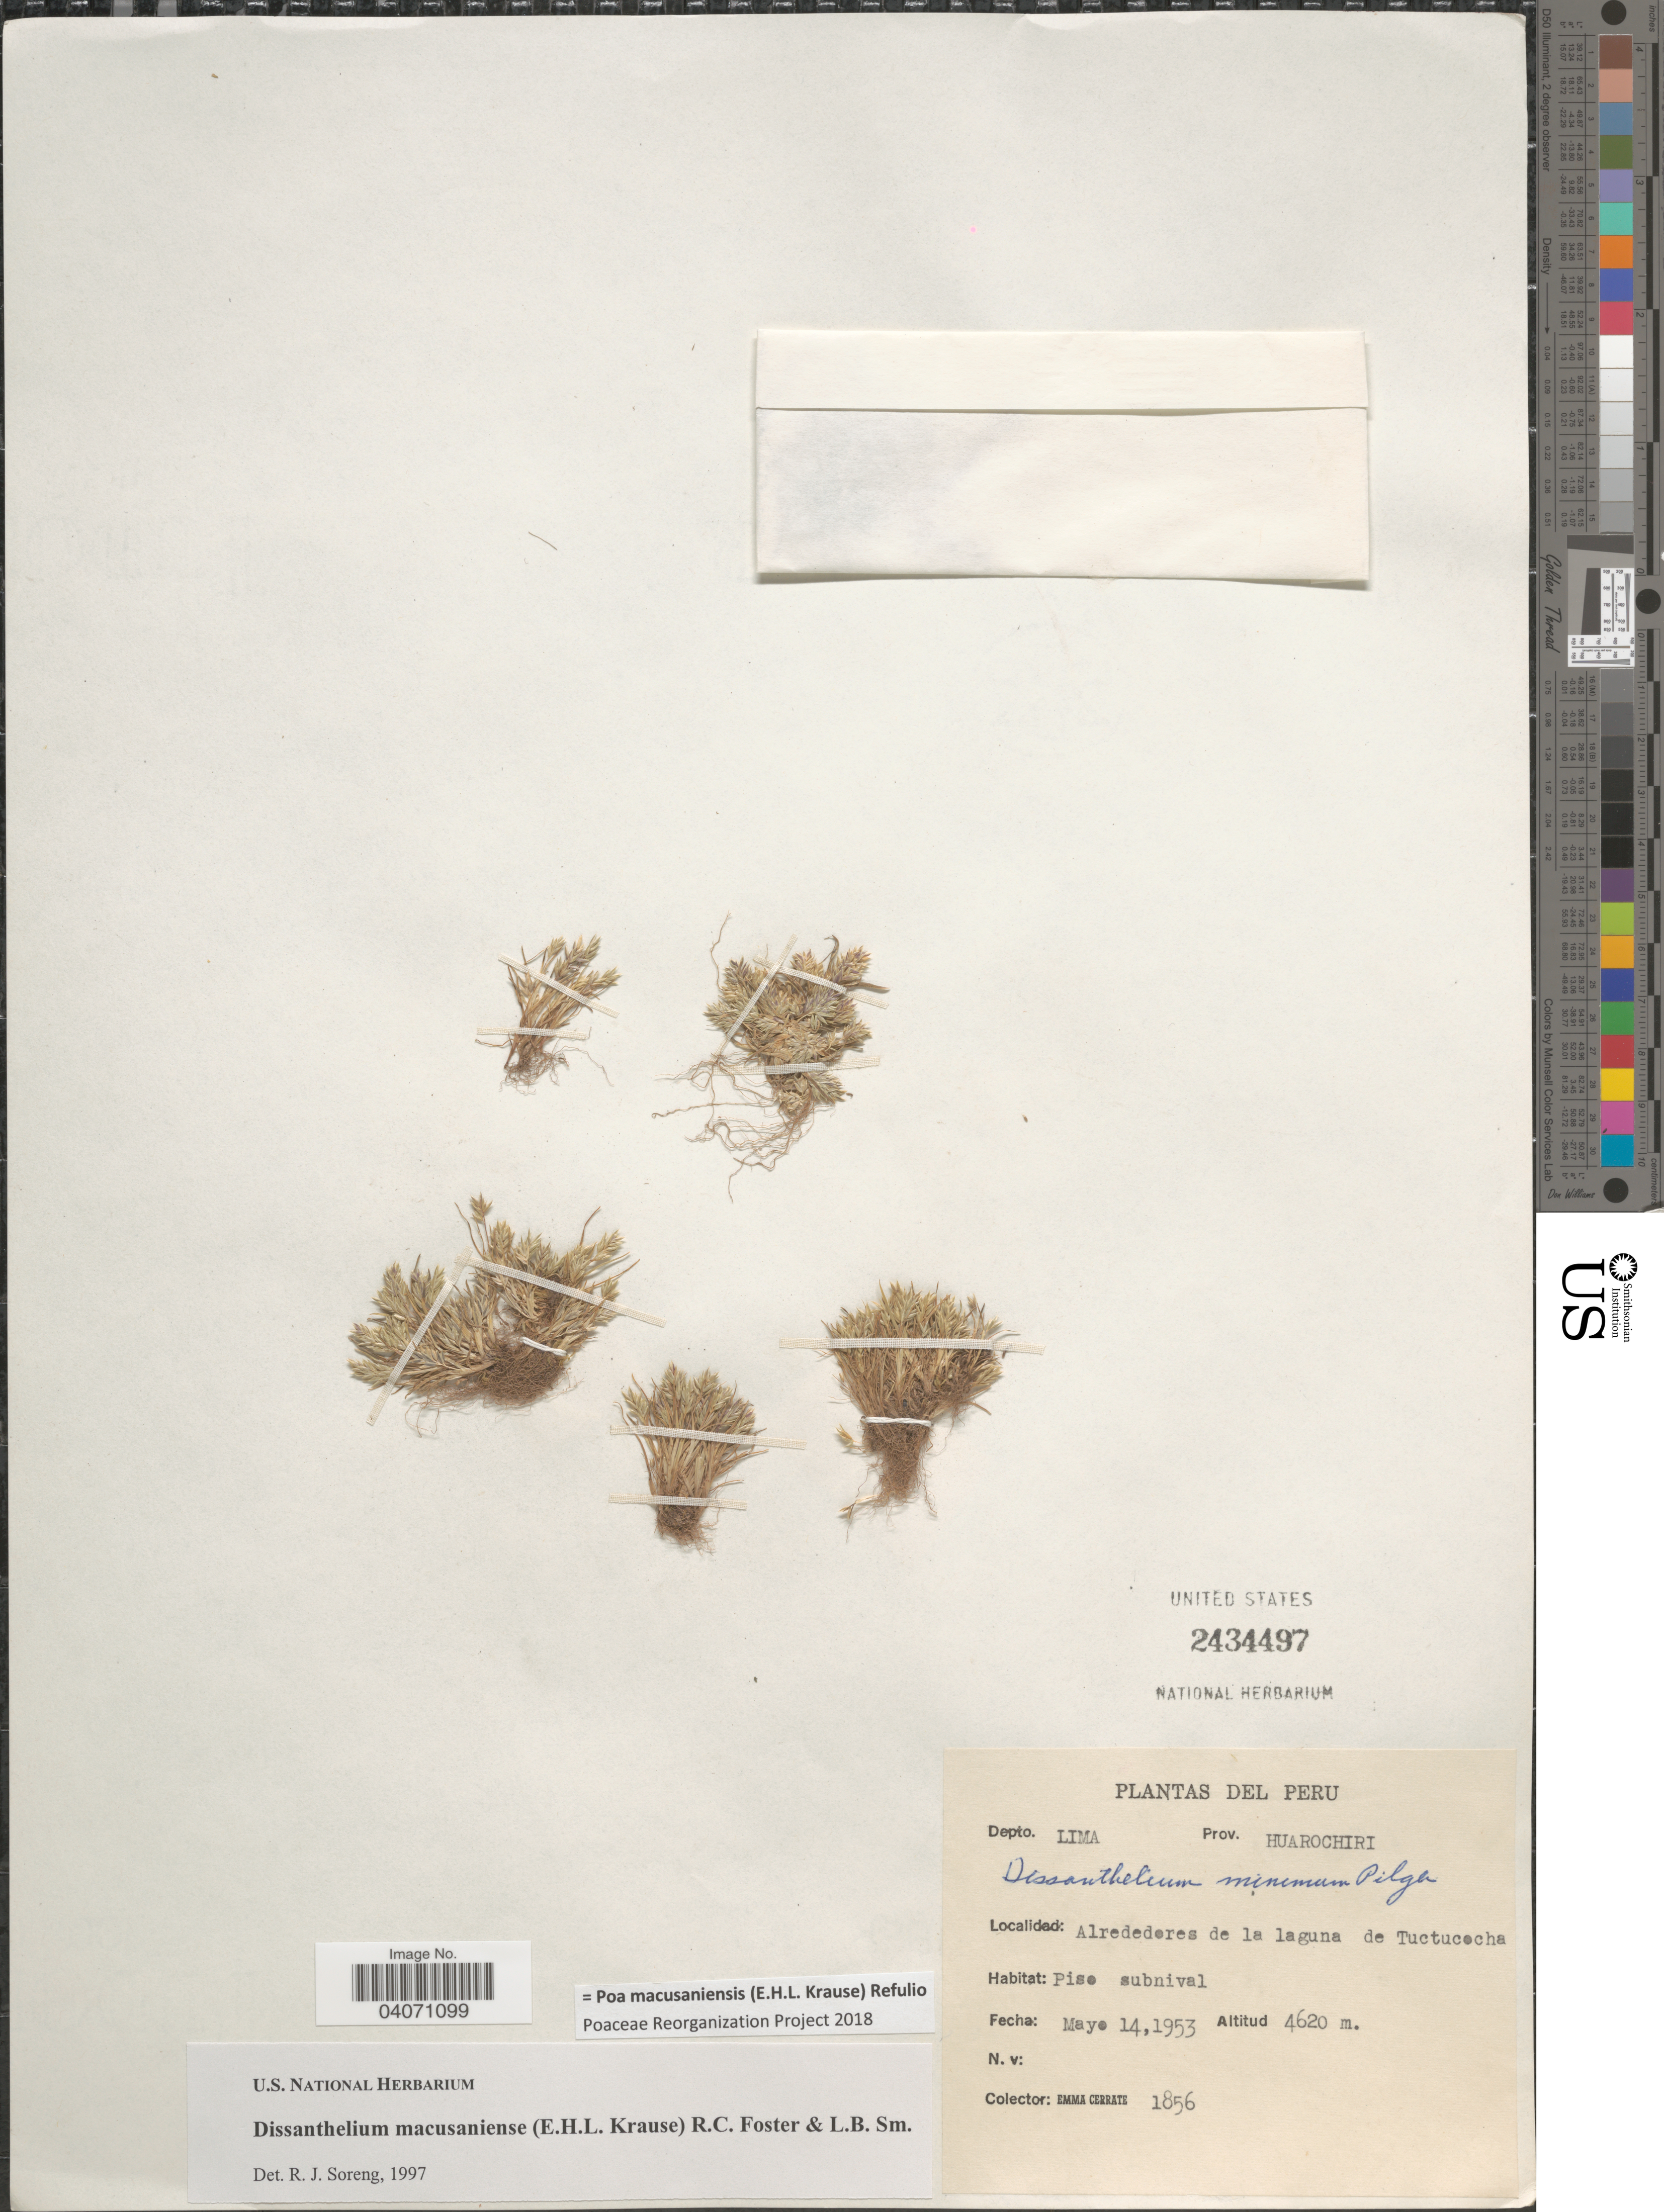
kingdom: Plantae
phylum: Tracheophyta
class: Liliopsida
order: Poales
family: Poaceae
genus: Poa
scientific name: Poa macusaniensis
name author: (E.H.L. Krause) Refulio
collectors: E. Cerrate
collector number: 1856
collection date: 1953-05-14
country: Peru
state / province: Lima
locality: Depto. Lima. Prov. Huarochiri. Alrededores de la laguna de Tuctucocha.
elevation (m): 4620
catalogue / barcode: US 2434497